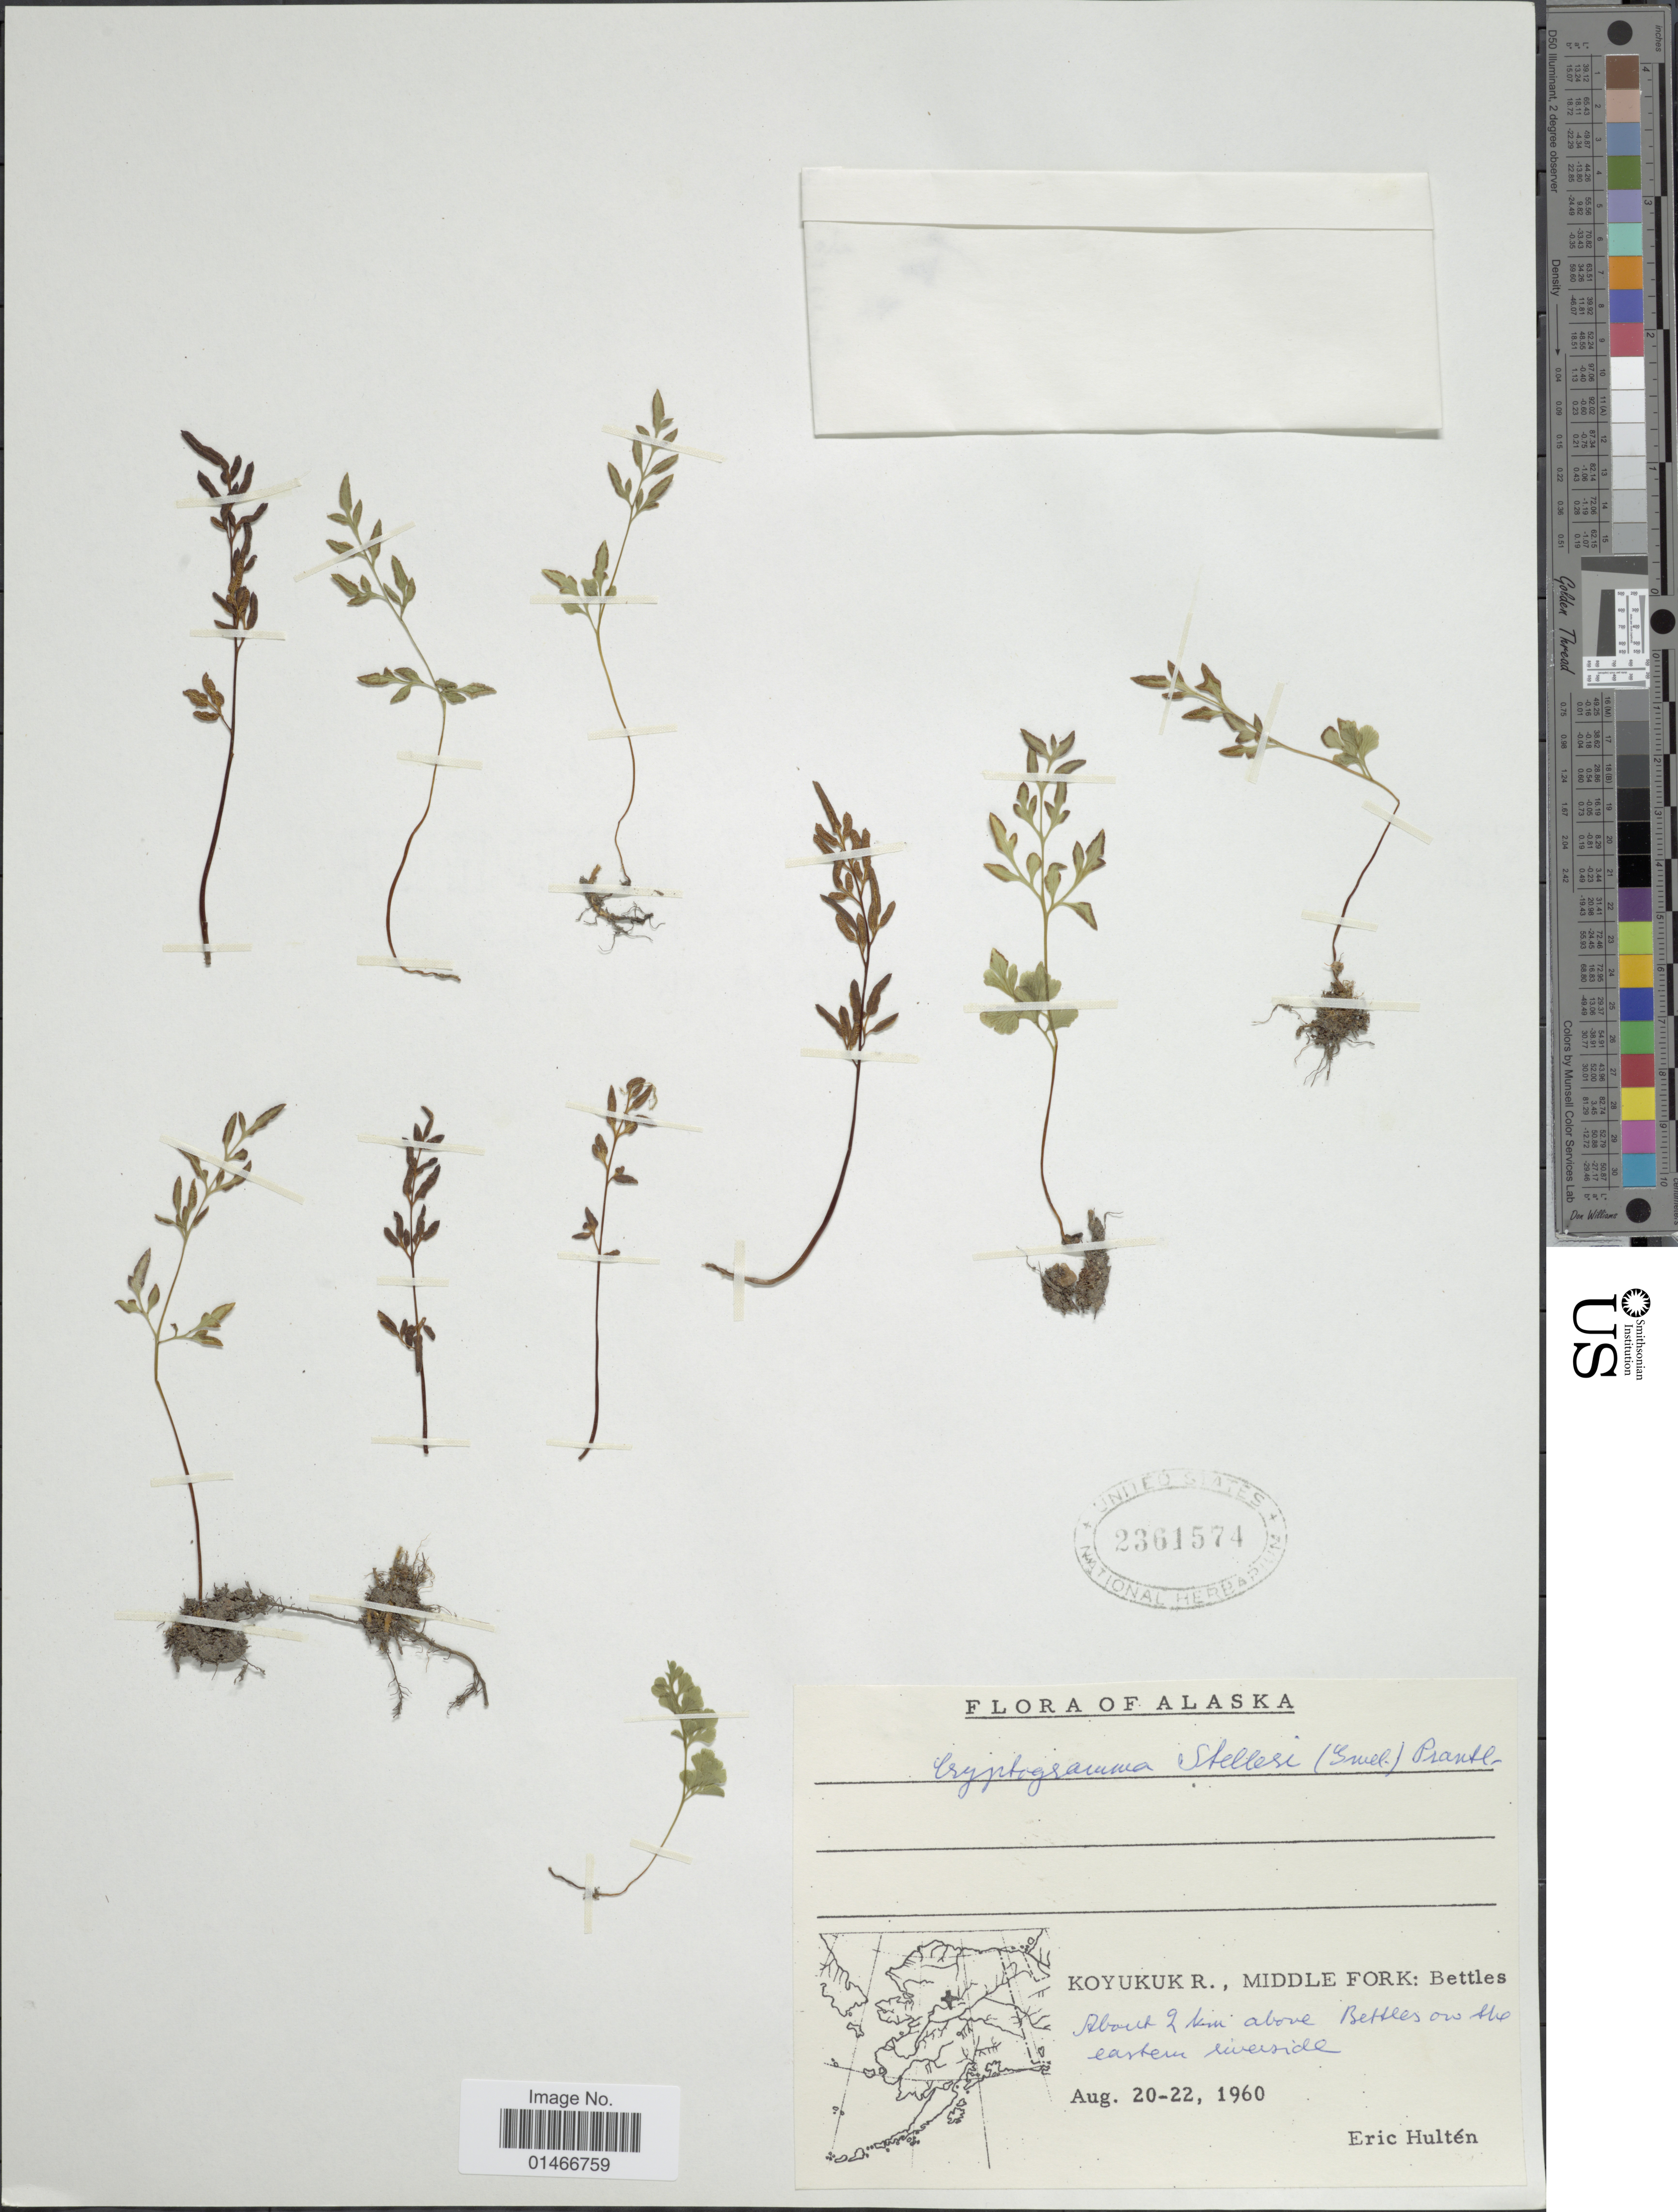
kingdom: Plantae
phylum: Tracheophyta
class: Polypodiopsida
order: Polypodiales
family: Pteridaceae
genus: Cryptogramma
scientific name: Cryptogramma stelleri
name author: (S.G. Gmel.) Prantl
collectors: E. G. Hultén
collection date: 1960-08-20/1960-08-22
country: United States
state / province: Alaska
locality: Koyukuk R., Middle Fork: Bettles. About 2 km above Bettles on the eastern riverside.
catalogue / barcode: US 2361574